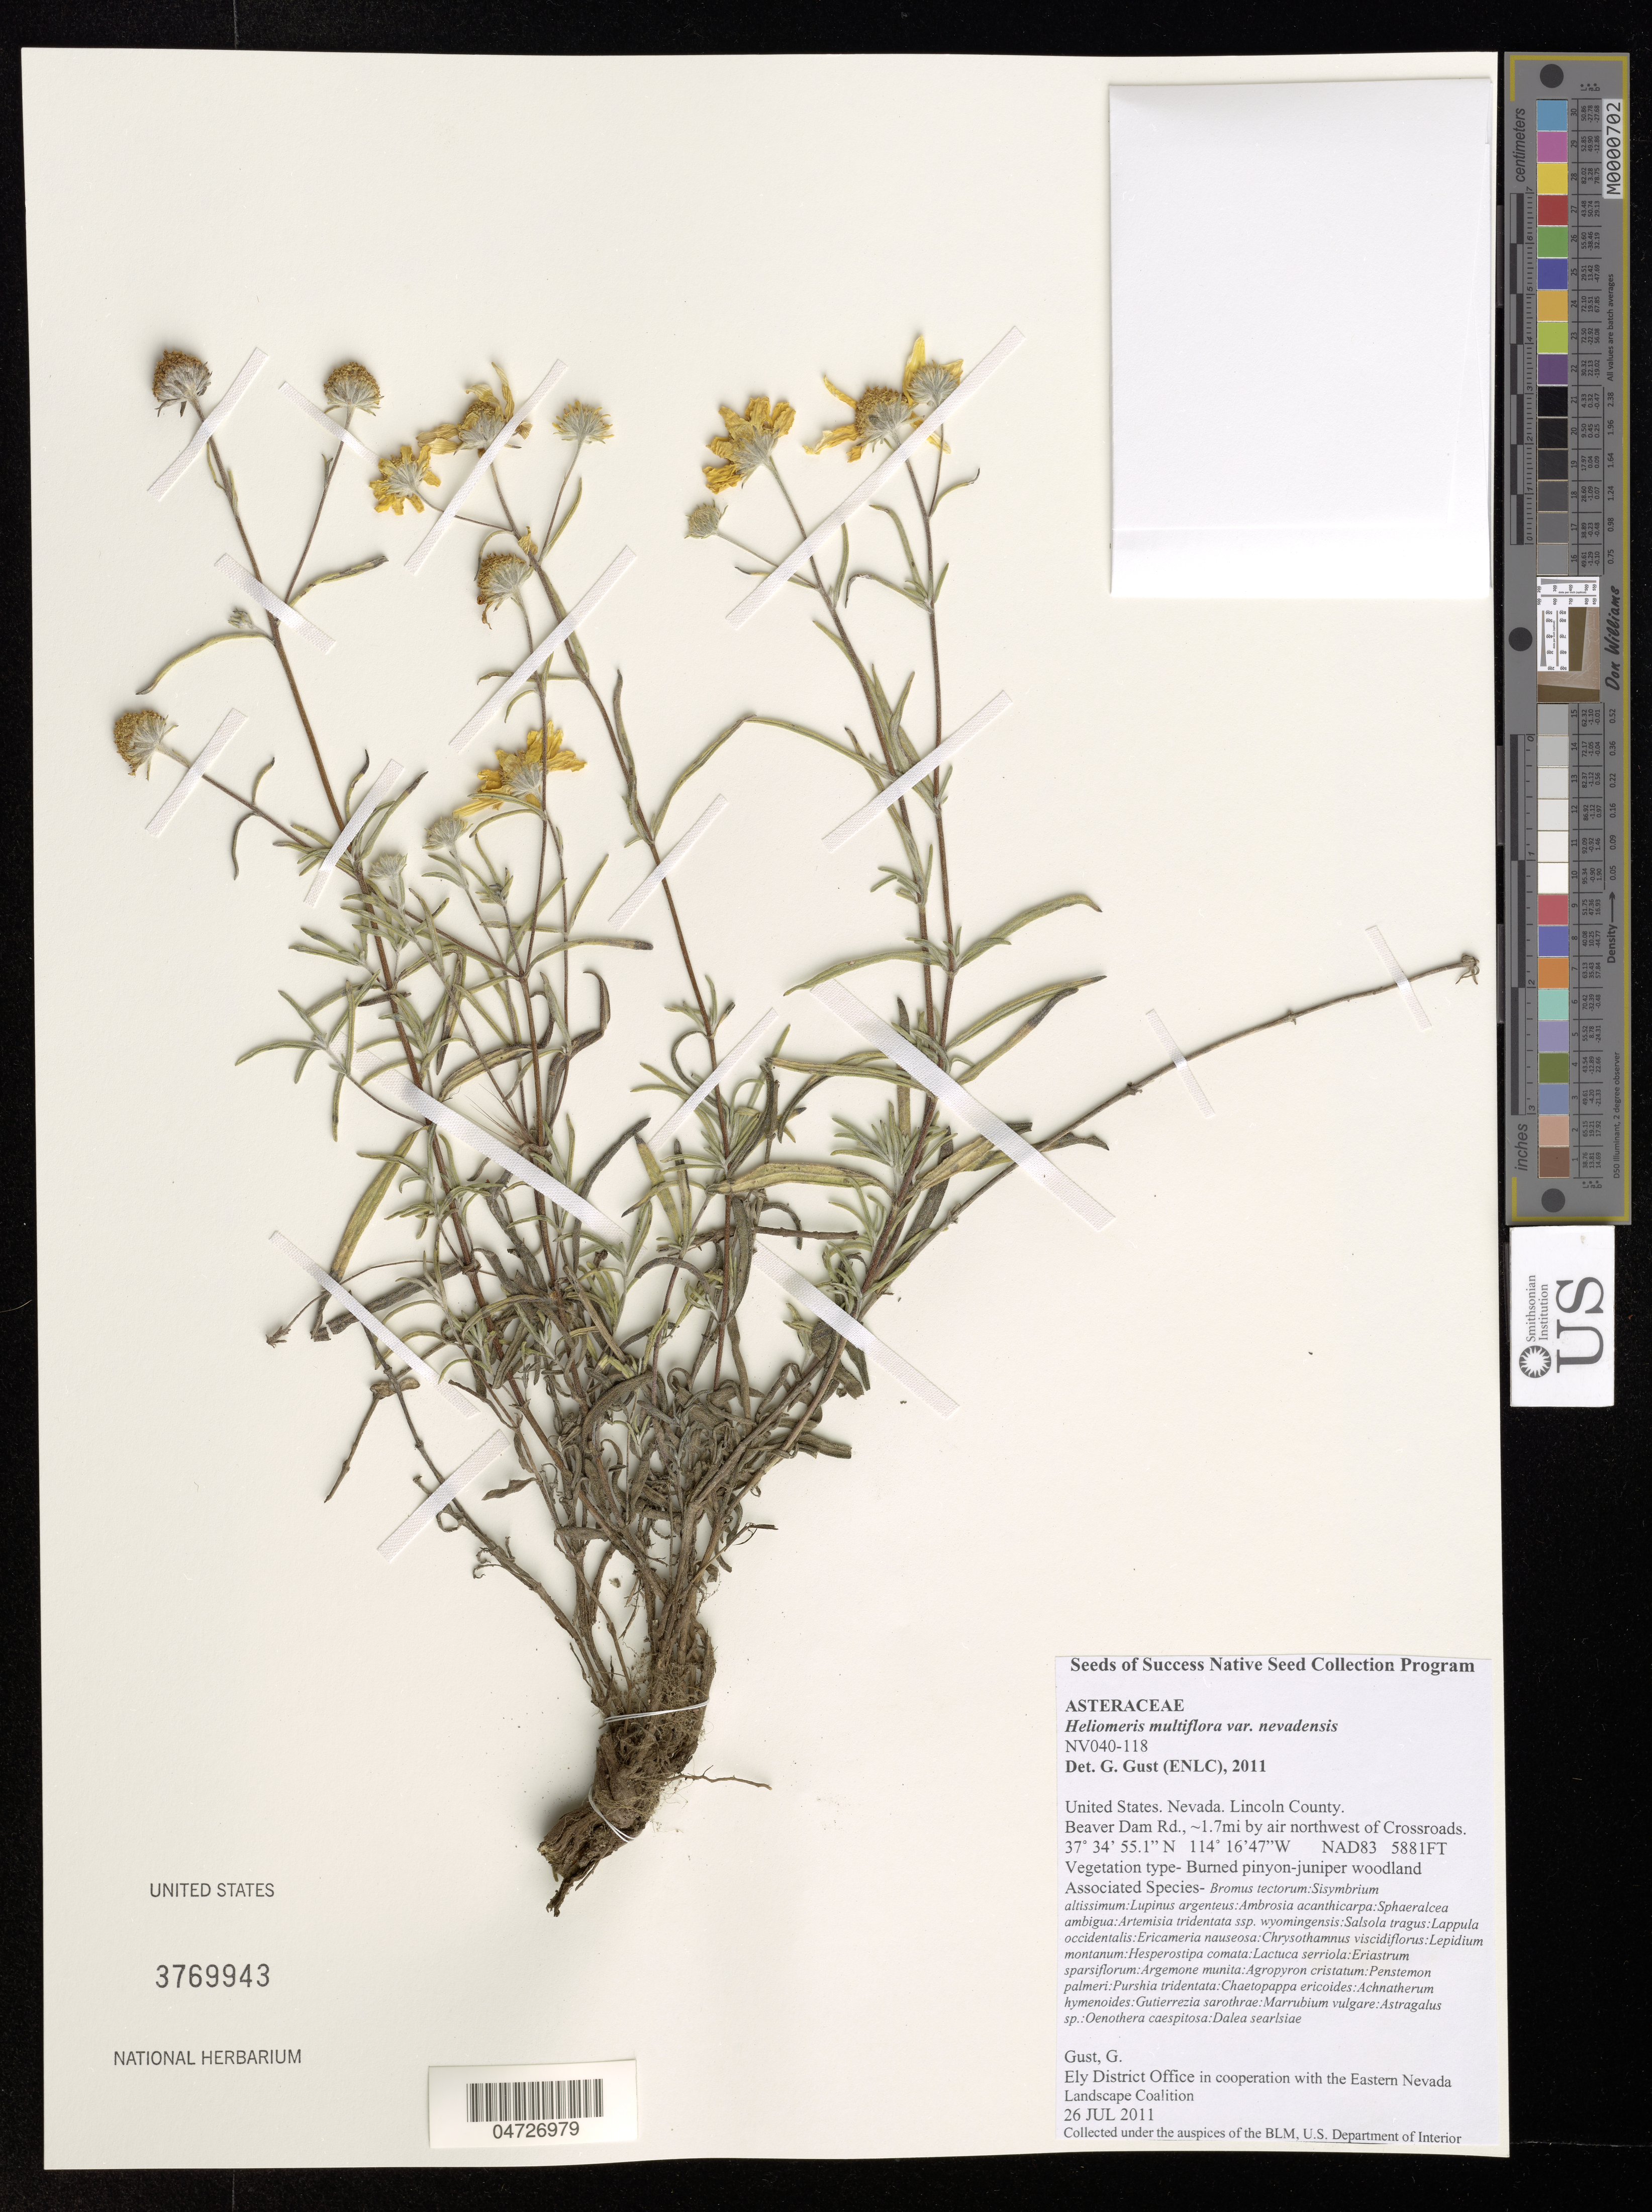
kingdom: Plantae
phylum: Tracheophyta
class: Magnoliopsida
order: Asterales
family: Asteraceae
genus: Heliomeris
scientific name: Heliomeris multiflora var. nevadensis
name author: (A. Nelson) Blake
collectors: G. Gust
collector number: NV040-118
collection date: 2011-07-26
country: United States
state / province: Nevada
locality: Lincoln County. Beaver Dam Rd., ~1.7mi by air northwest of Crossroads.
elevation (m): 1793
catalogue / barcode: US 3769943